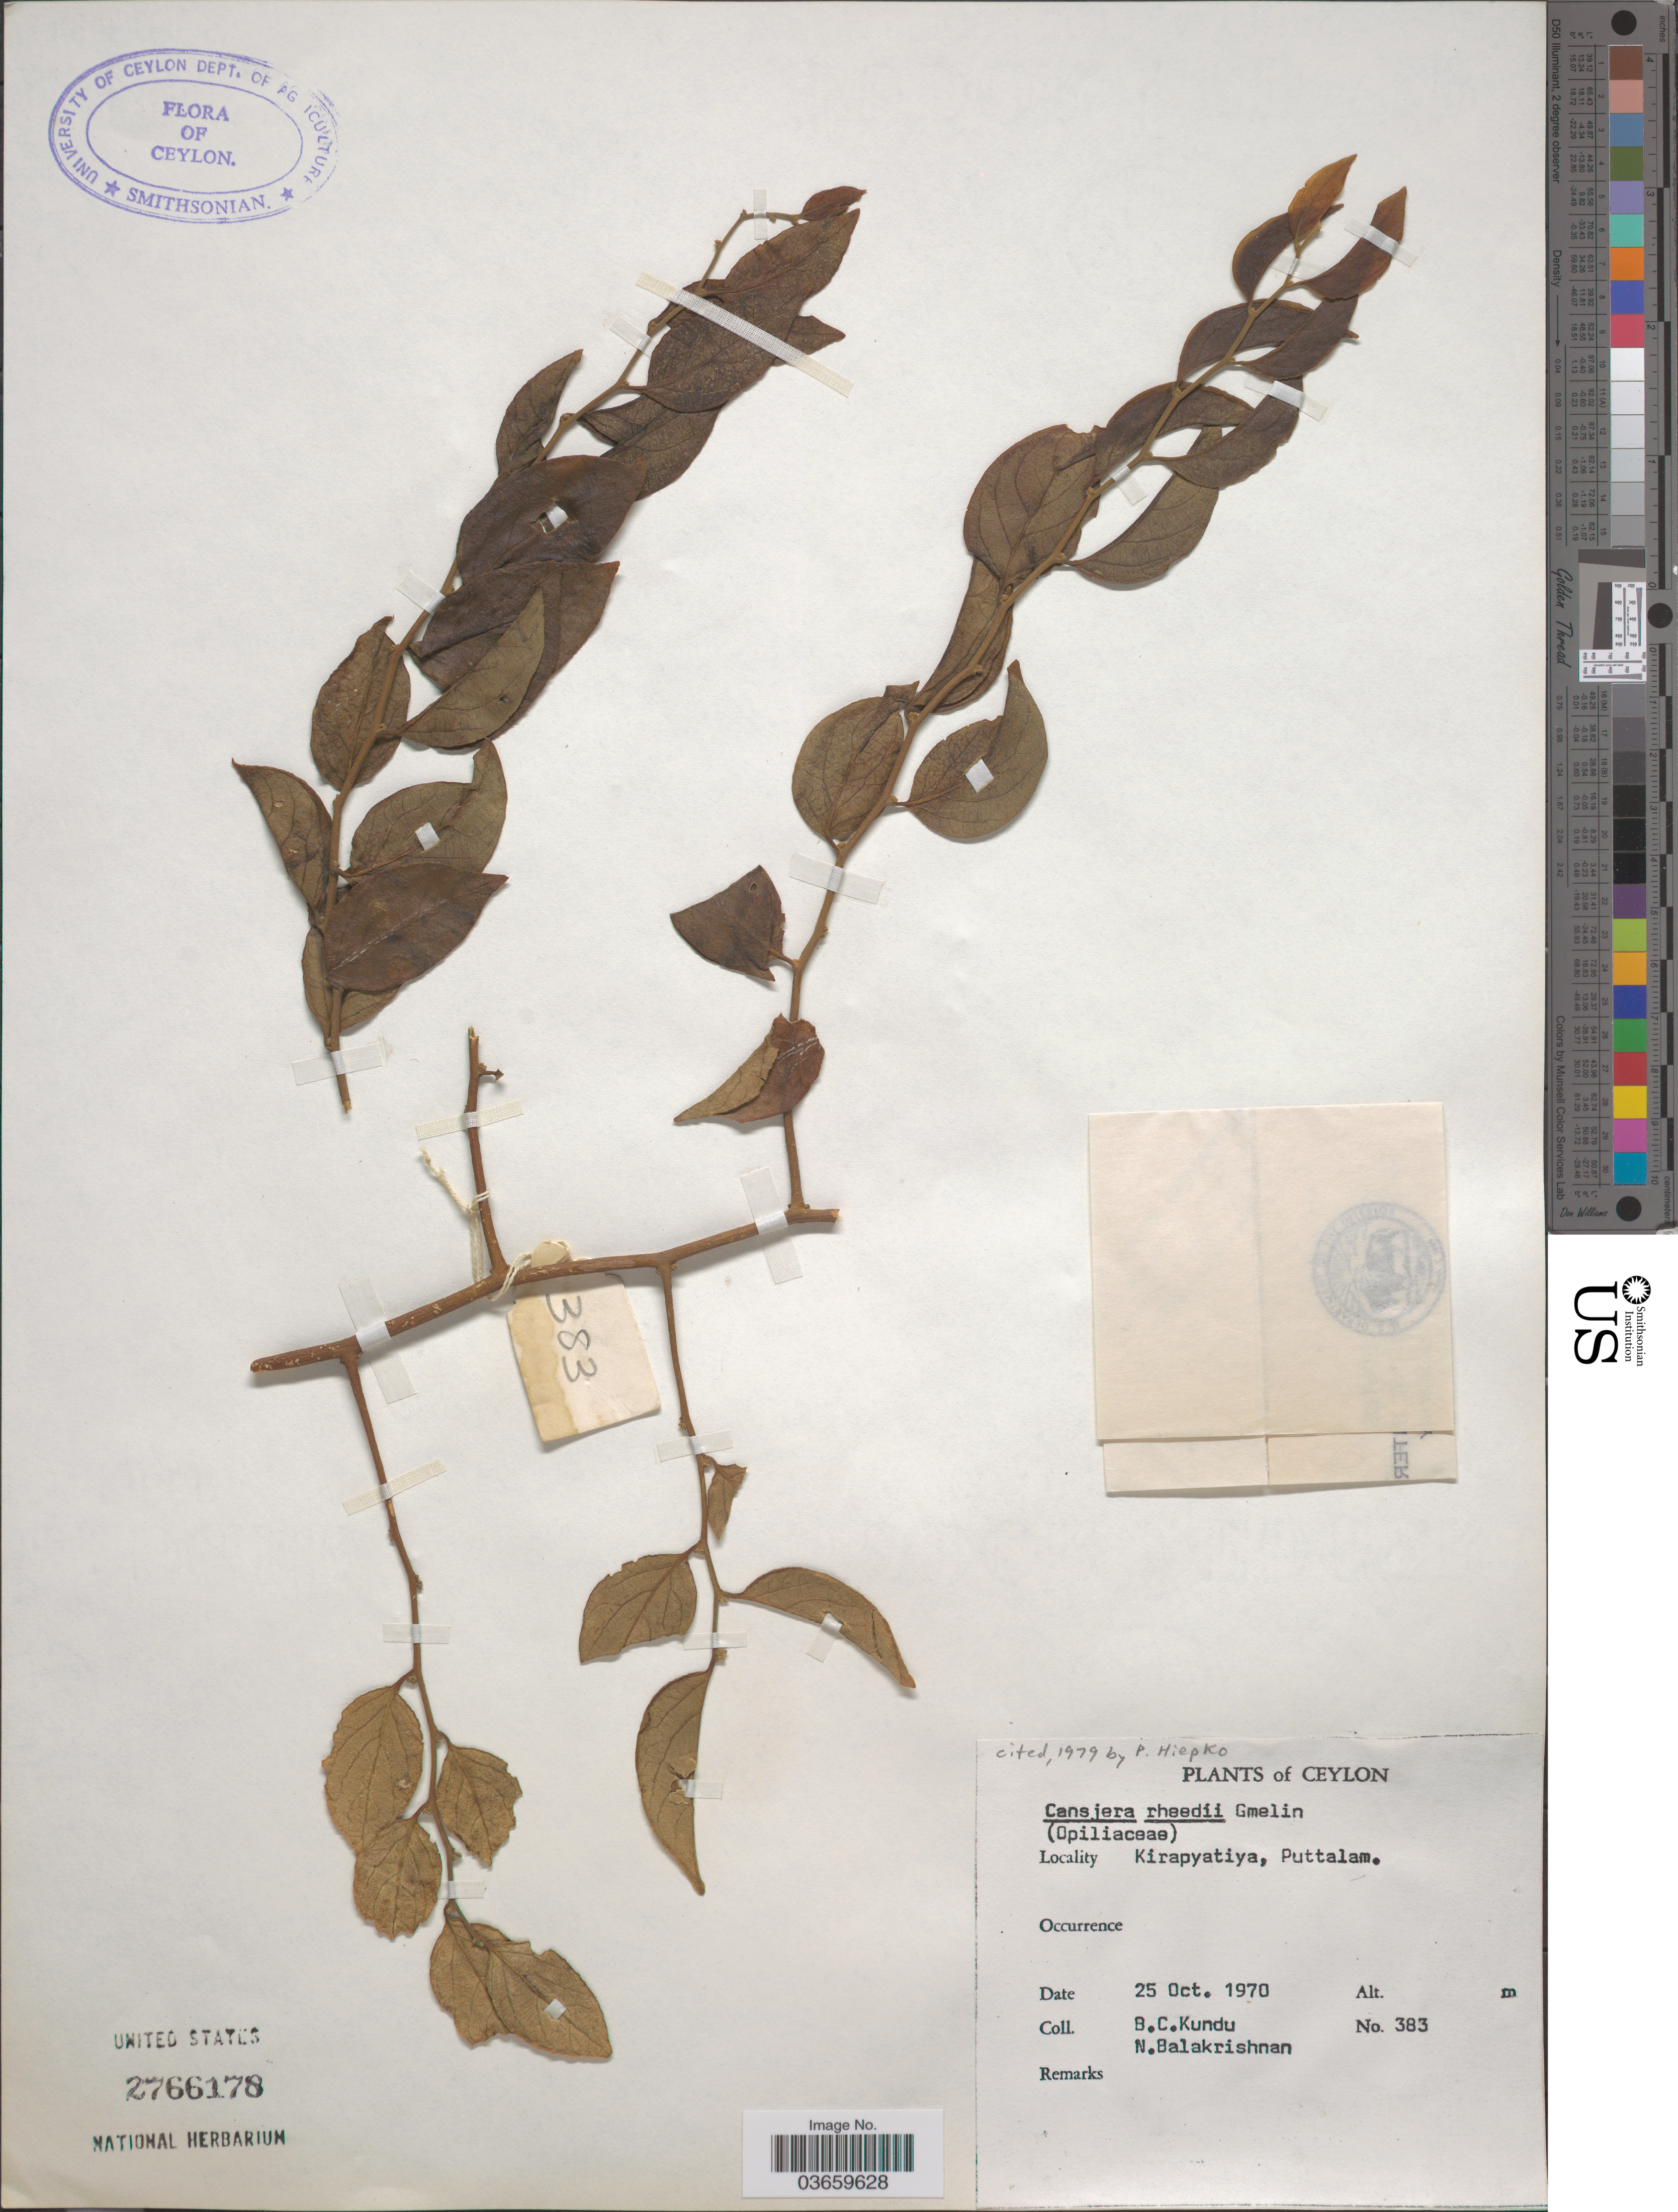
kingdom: Plantae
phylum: Tracheophyta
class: Magnoliopsida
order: Santalales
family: Opiliaceae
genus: Cansjera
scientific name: Cansjera rheedii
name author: J.F. Gmel.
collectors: B. C. Kundu & N. Balakrishnan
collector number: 383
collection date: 1970-10-25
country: Sri Lanka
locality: Ceylon. Kirapyatiya, Puttalam.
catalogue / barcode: US 2766178